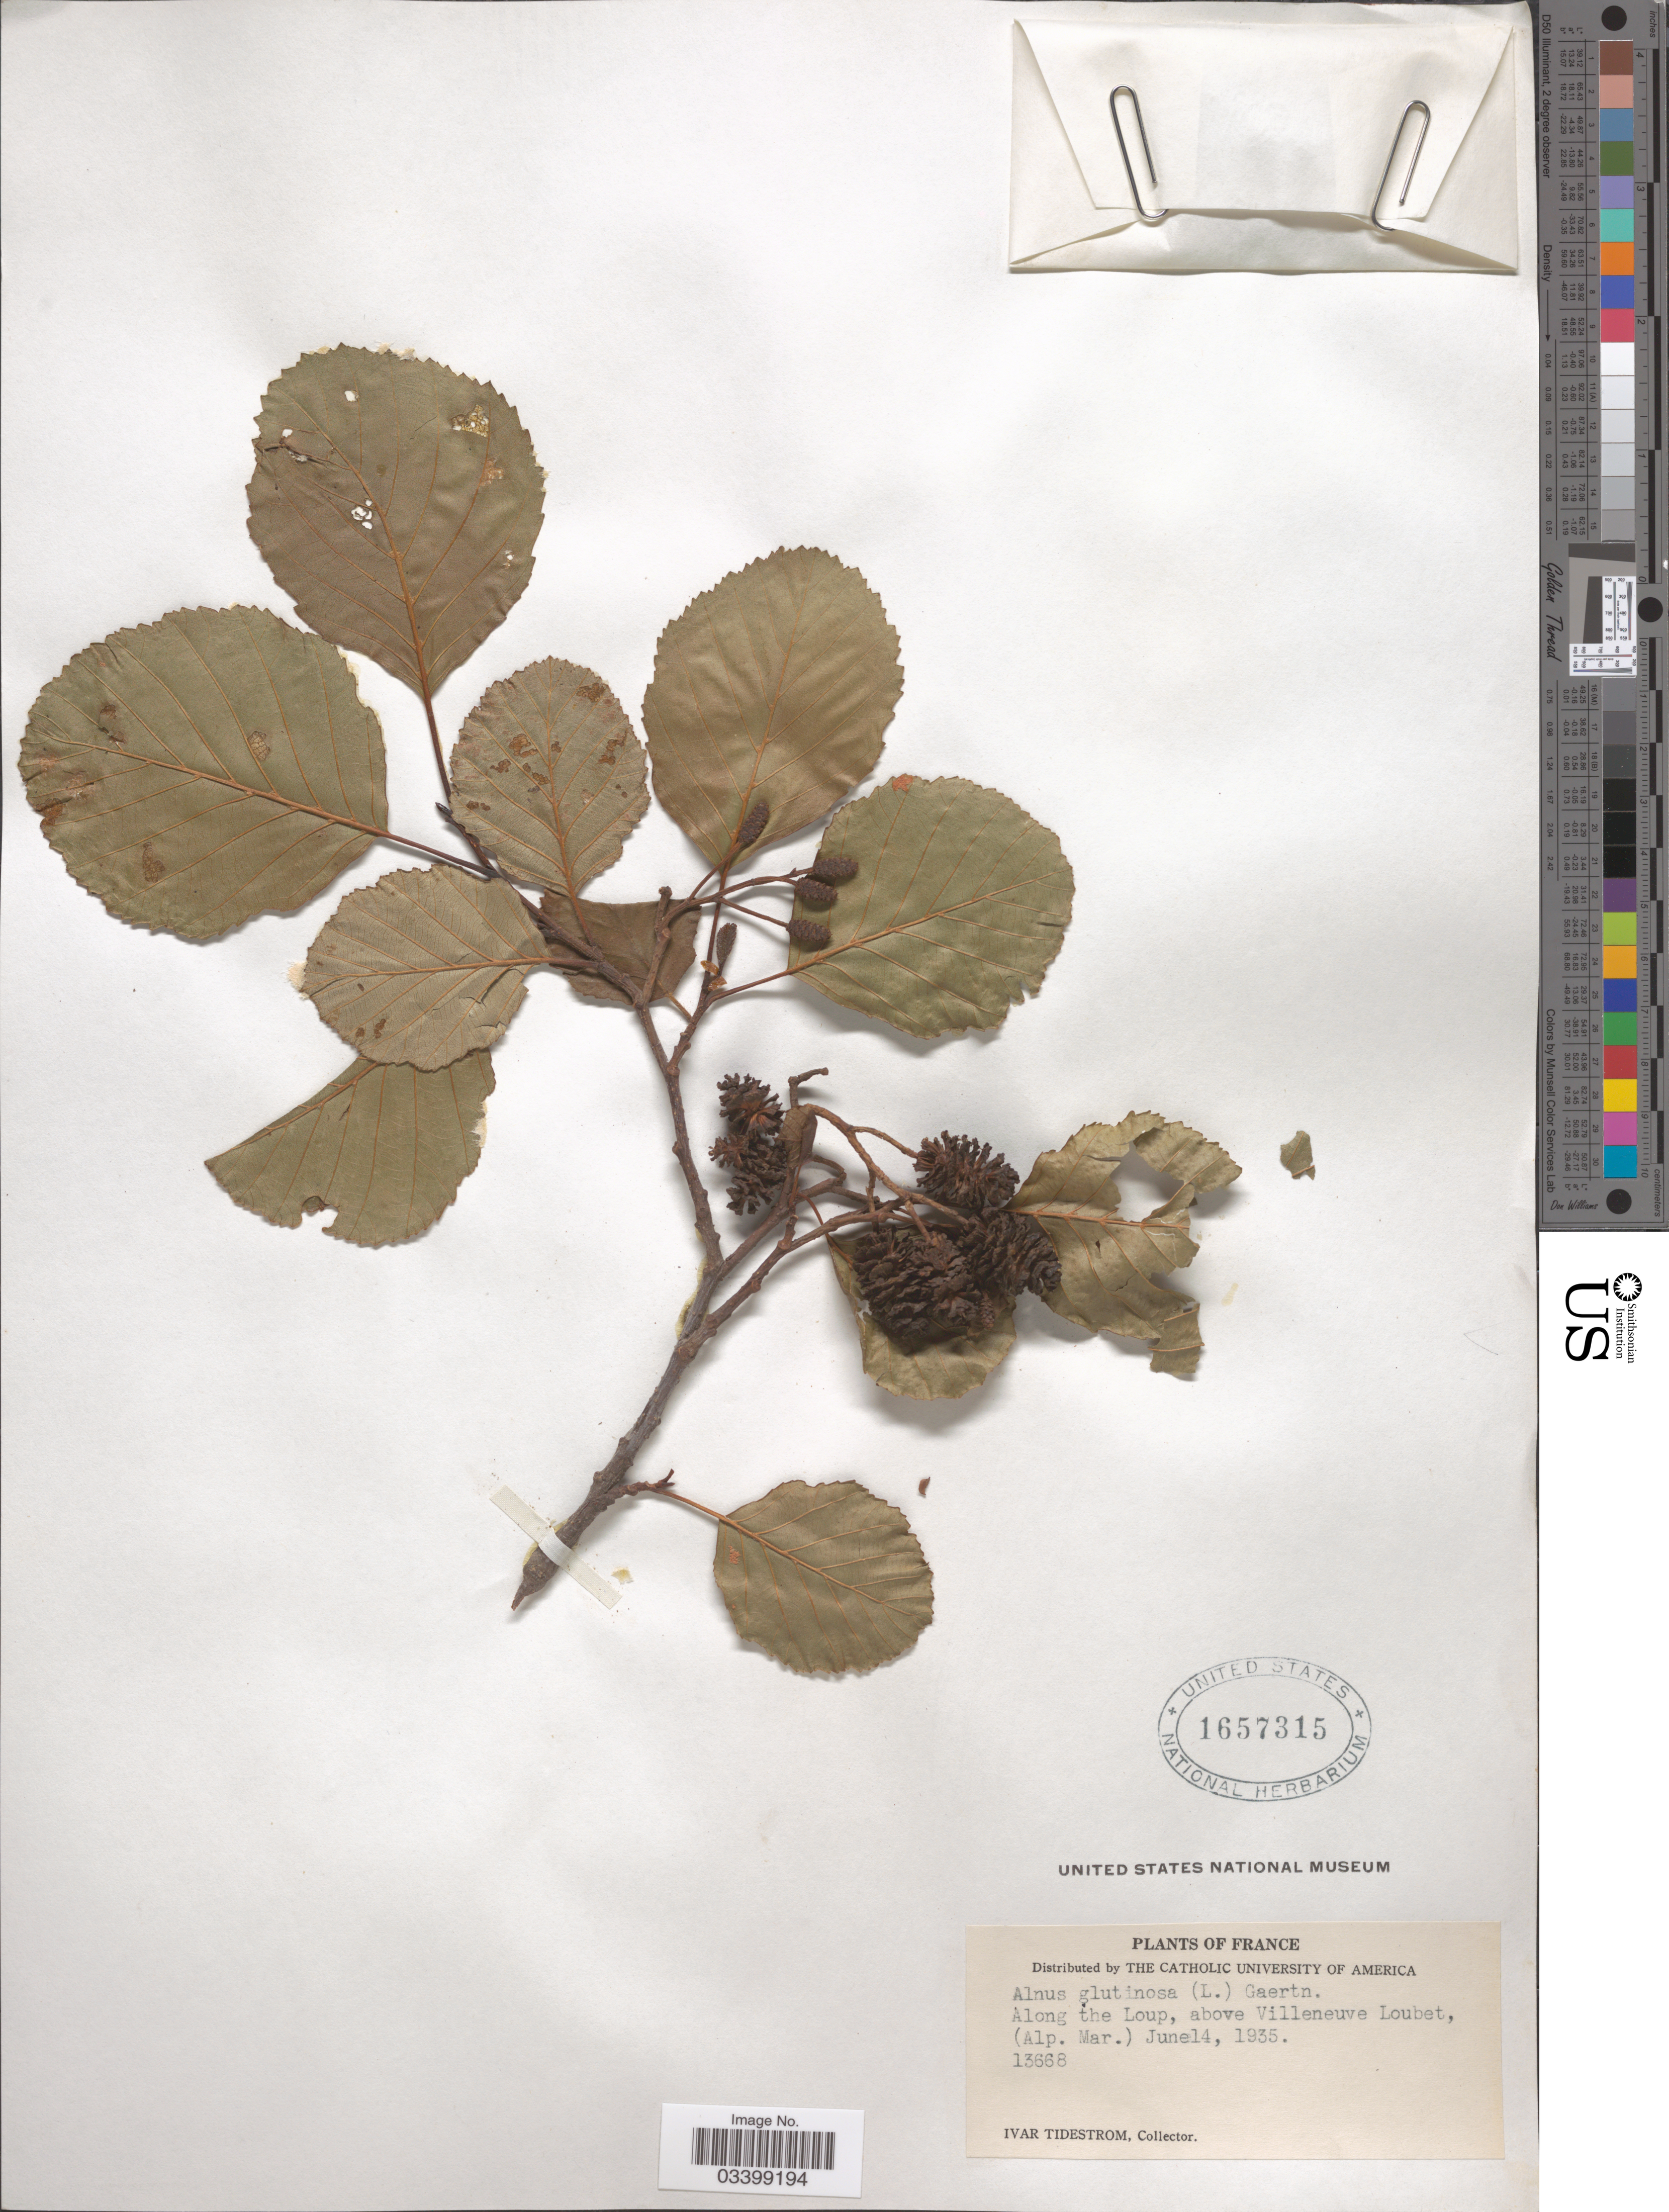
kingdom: Plantae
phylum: Tracheophyta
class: Magnoliopsida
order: Fagales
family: Betulaceae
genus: Alnus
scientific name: Alnus glutinosa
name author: (L.) Gaertn.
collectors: I. F. Tidestrom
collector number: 13668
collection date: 1935-06-14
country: France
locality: Along the Loup, above Villeneuve Loubet, (Alp. Mar.).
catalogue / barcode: US 1657315